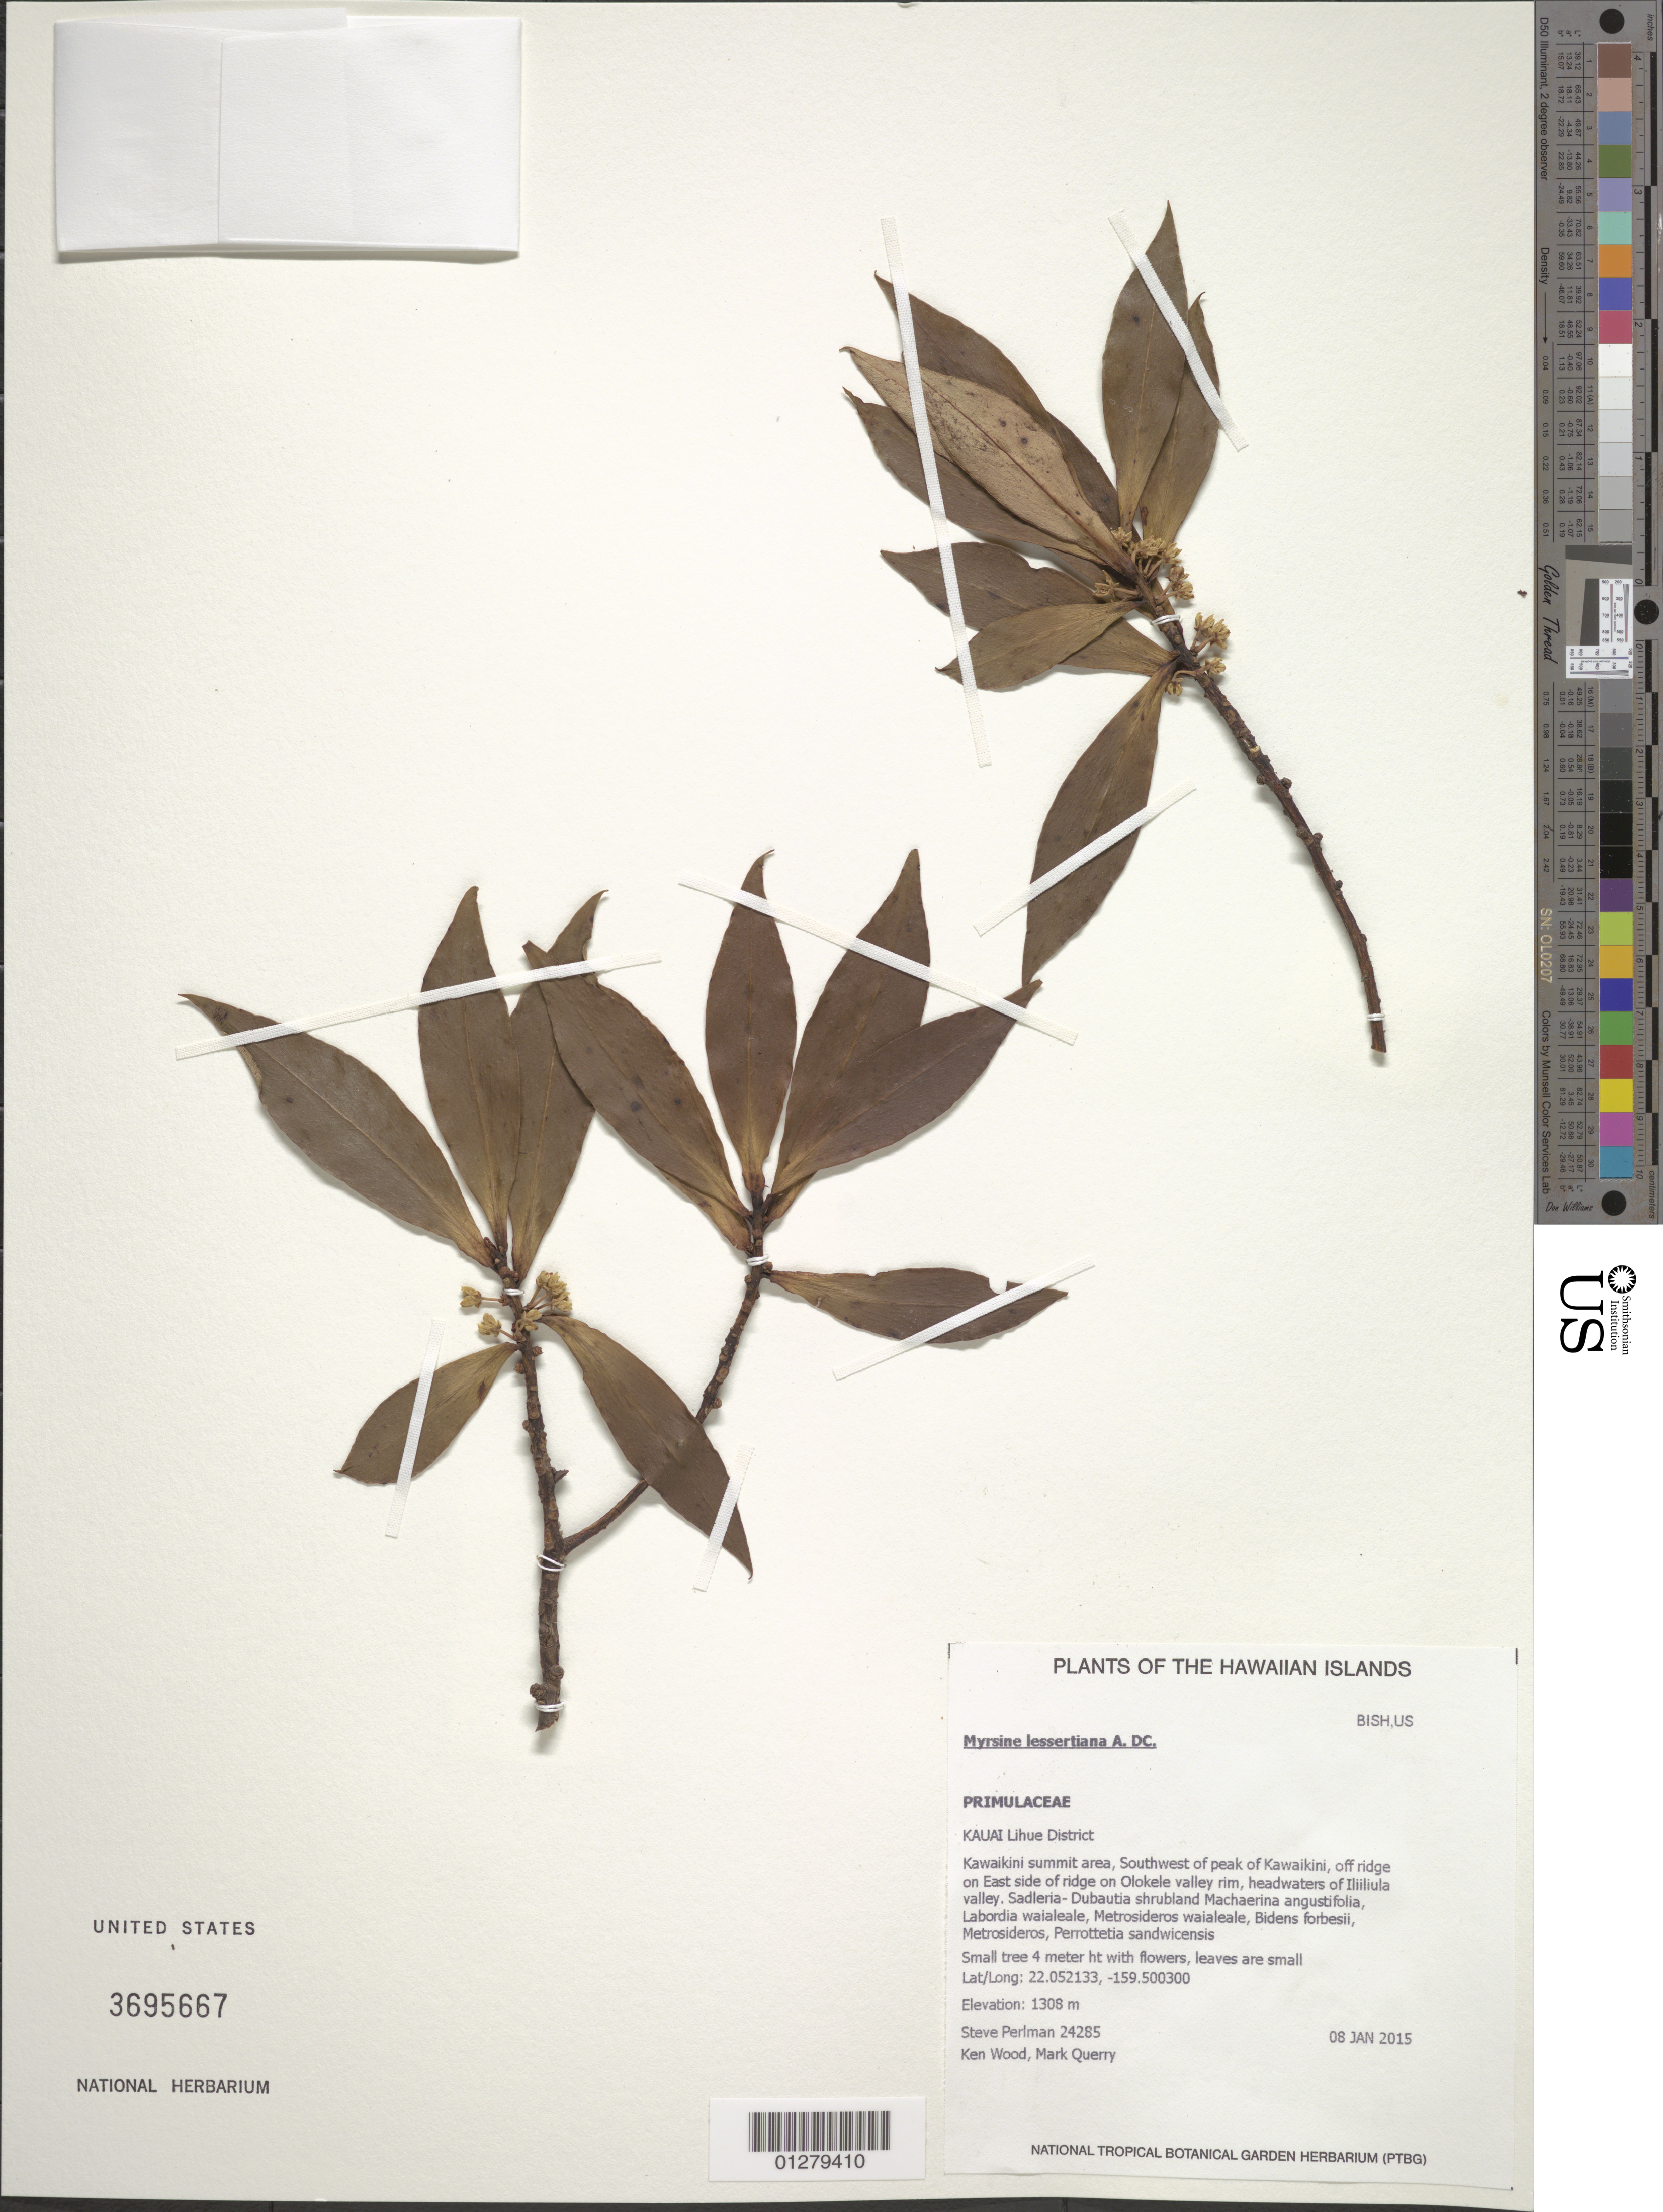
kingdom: Plantae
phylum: Tracheophyta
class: Magnoliopsida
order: Ericales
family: Primulaceae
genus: Myrsine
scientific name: Myrsine lessertiana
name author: A. DC.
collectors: S. P. Perlman, K. R. Wood & M. Query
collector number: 28285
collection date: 2015-01-08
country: United States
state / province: Hawaii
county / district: Kauai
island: Kaua'i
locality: Lihue District, Kawaikini summit area, southwest of peak of Kawaikini, off ridge on east side of ridge on Olokele valley rim, headwaters of Iliiliula valley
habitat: Shrubland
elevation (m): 1308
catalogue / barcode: US 3695667